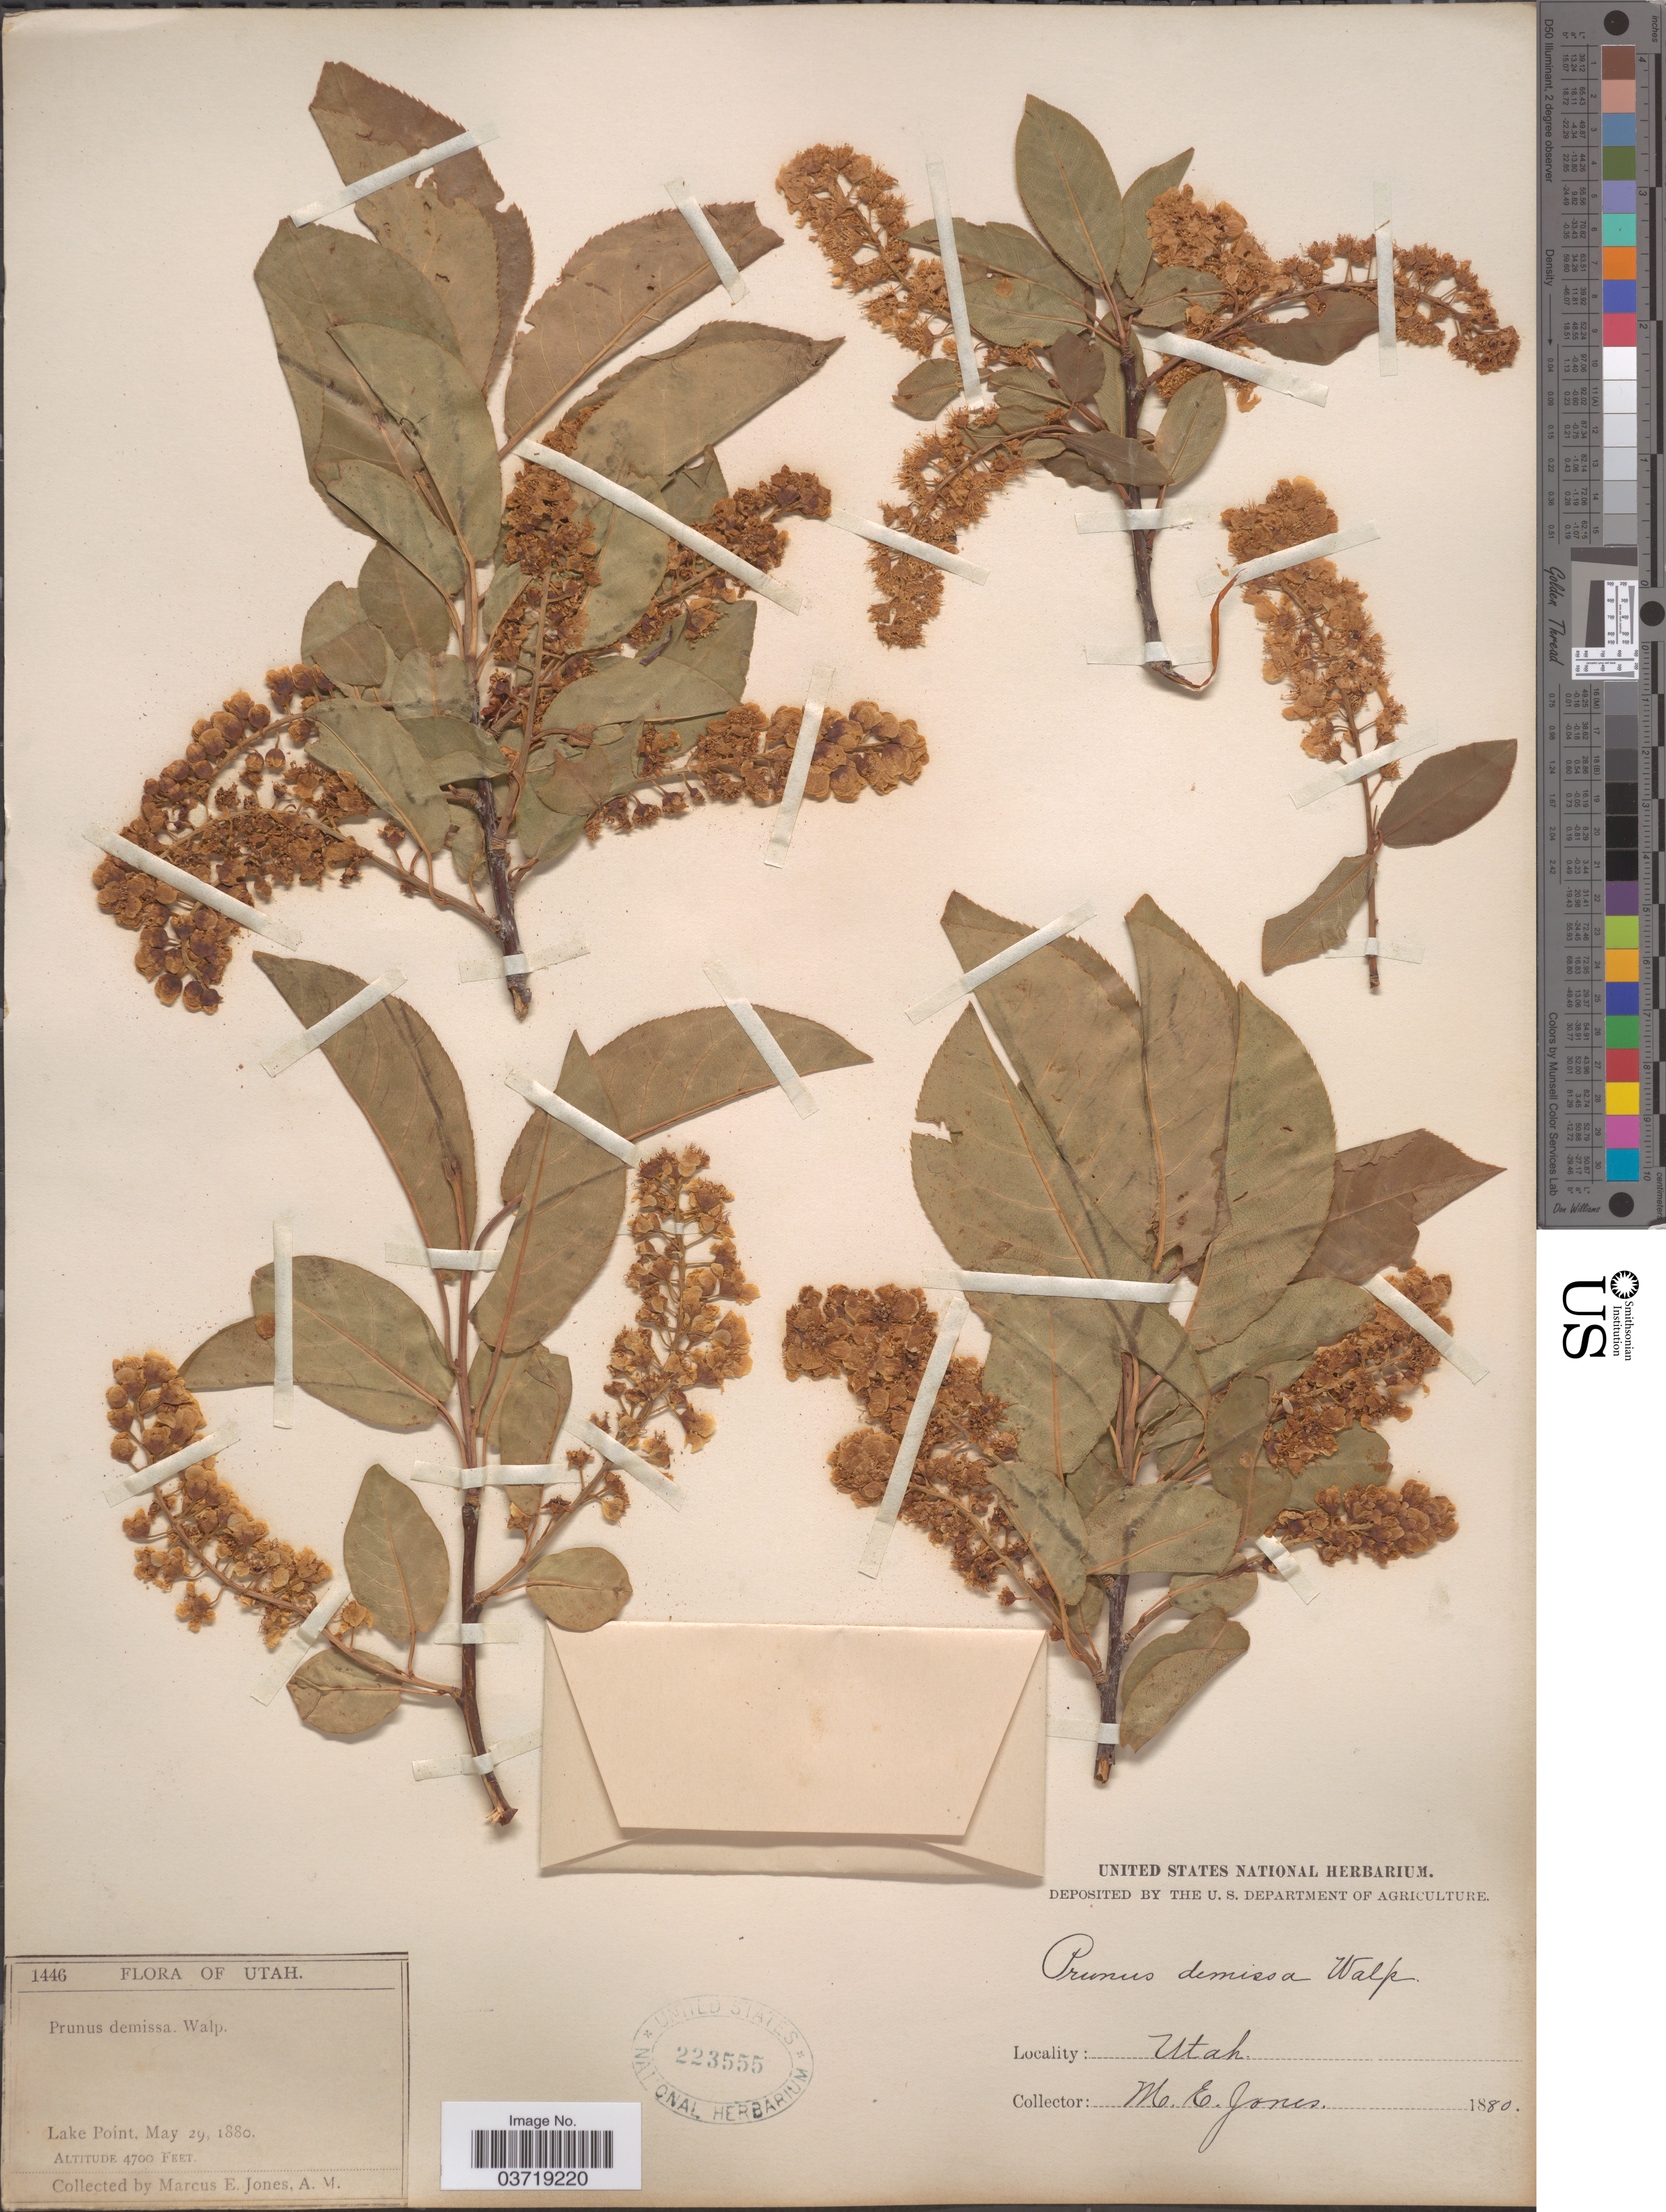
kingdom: Plantae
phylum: Tracheophyta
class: Magnoliopsida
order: Rosales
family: Rosaceae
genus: Prunus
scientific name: Prunus virginiana var. demissa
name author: (Nutt.) Torr.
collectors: M. E. Jones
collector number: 1446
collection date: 1880-05-29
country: United States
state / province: Utah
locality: Lake Point.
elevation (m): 1433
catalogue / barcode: US 223555